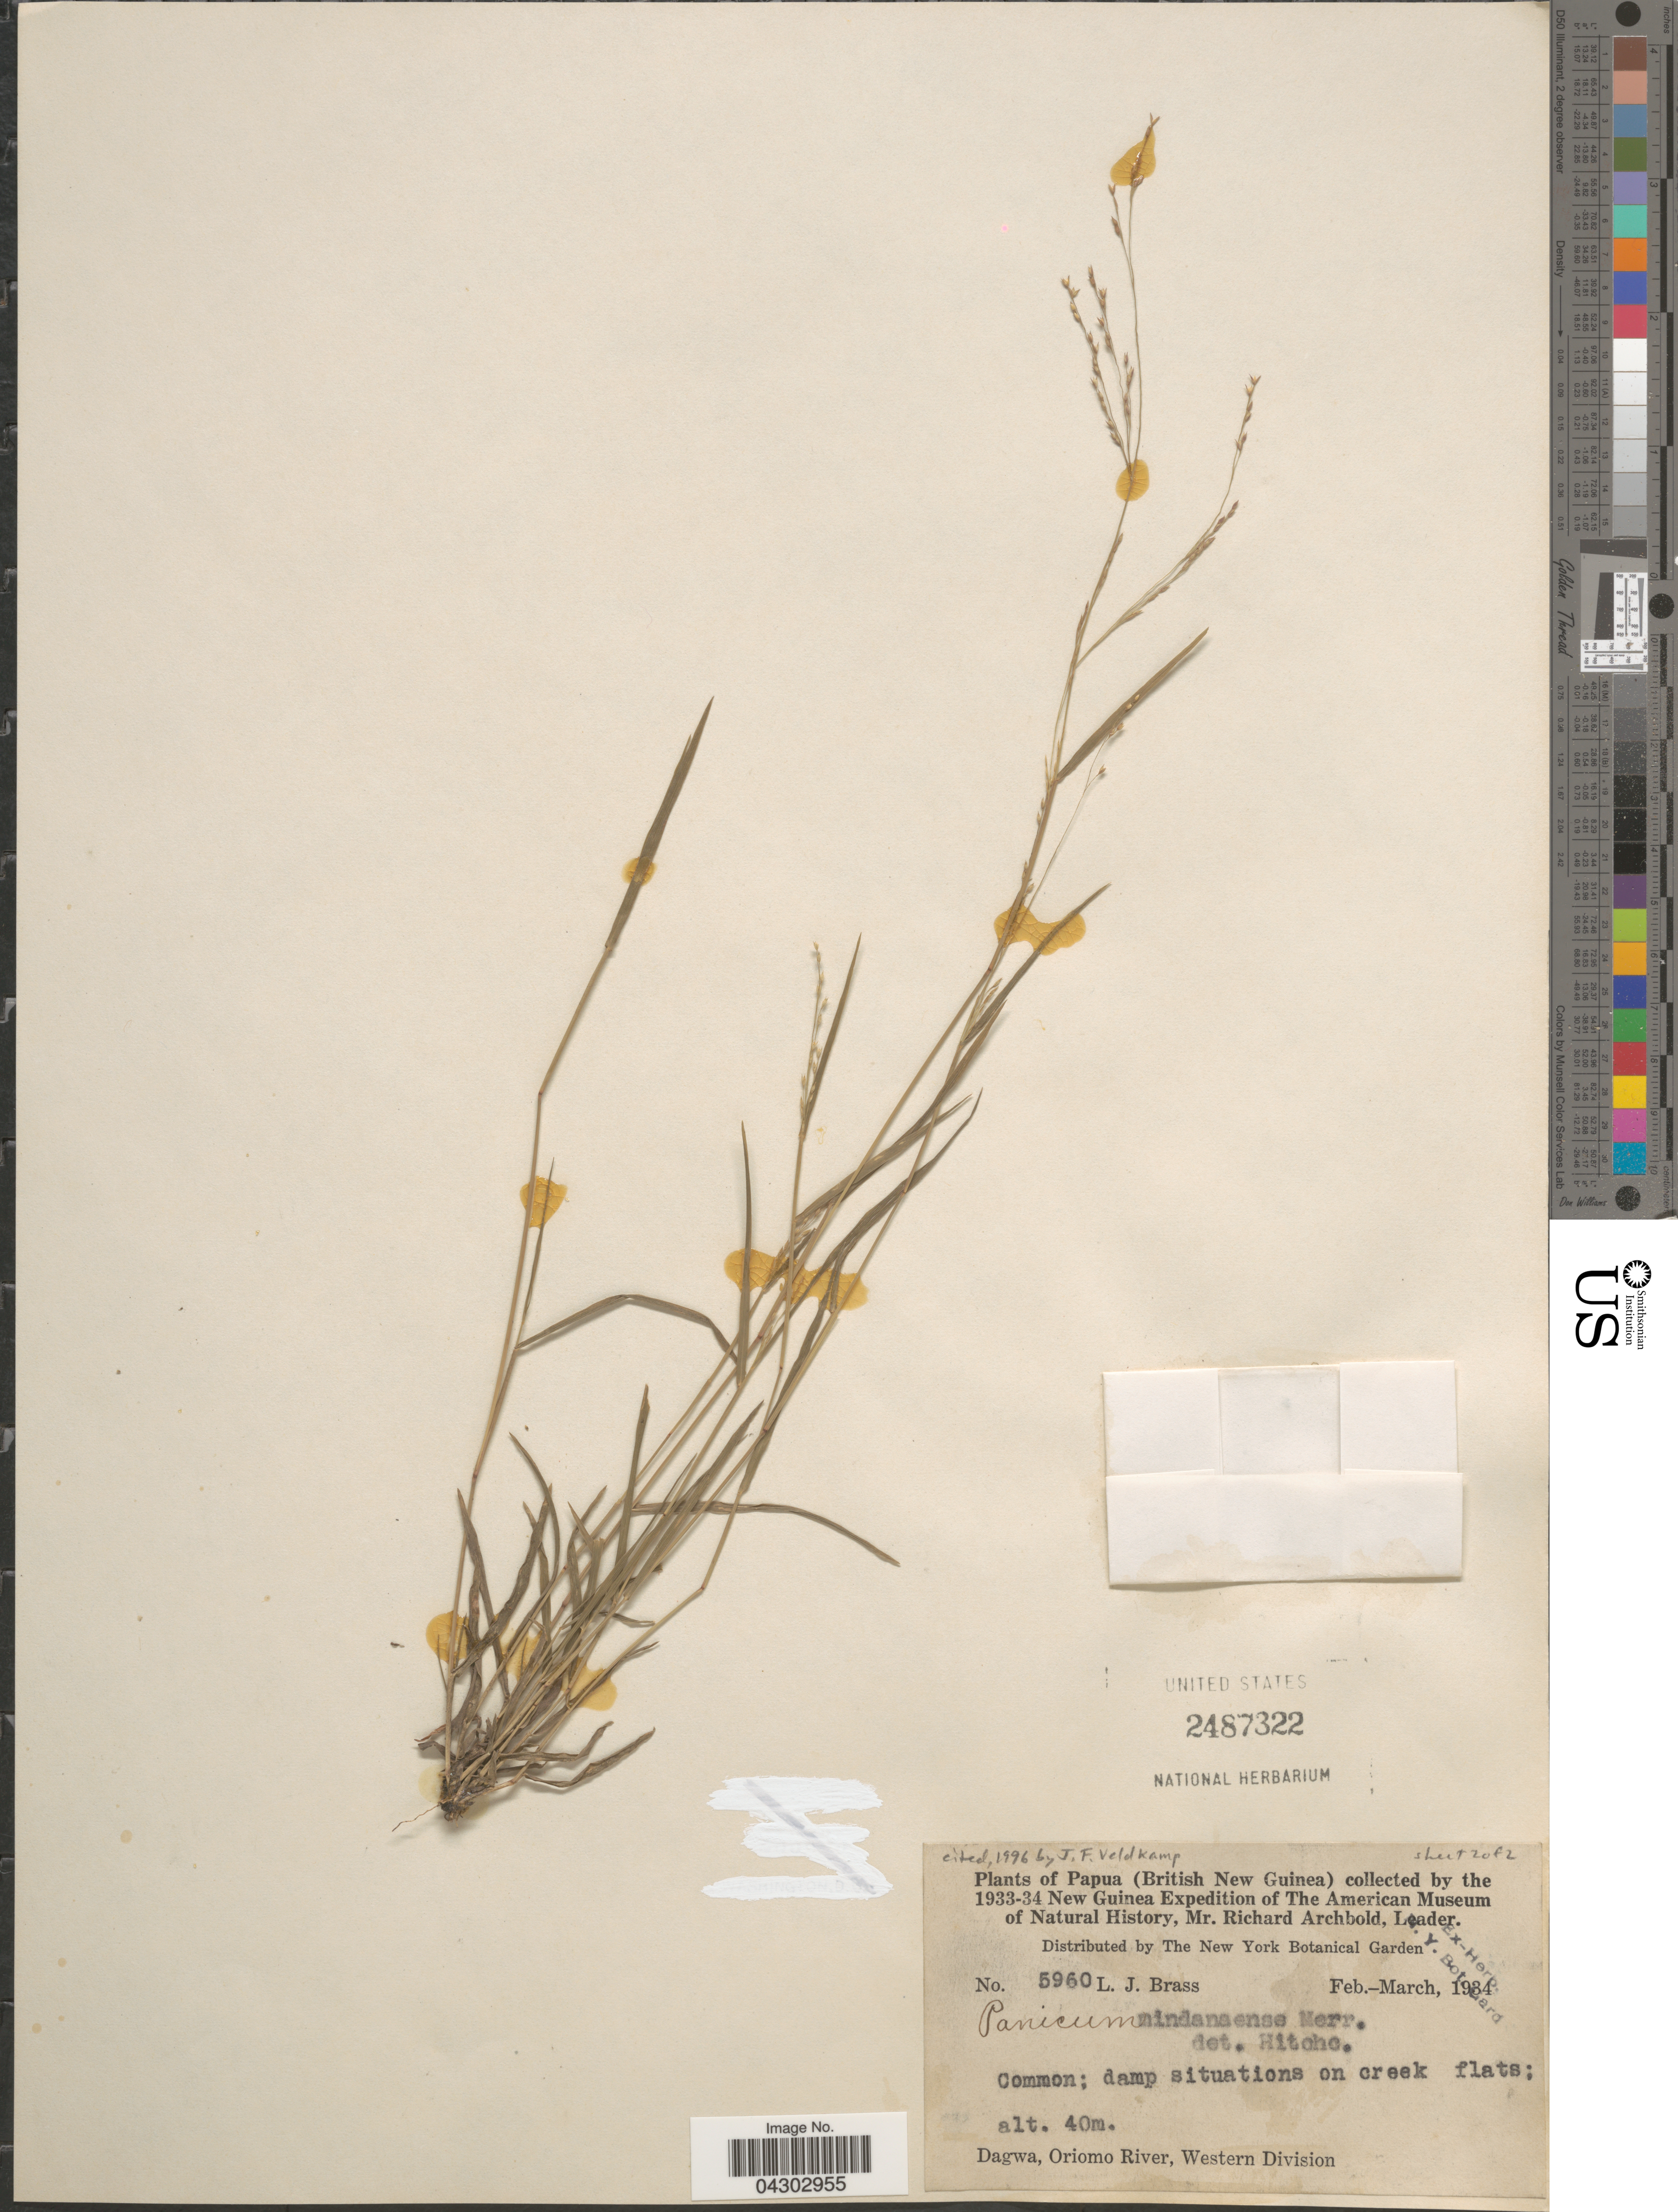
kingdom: Plantae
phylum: Tracheophyta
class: Liliopsida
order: Poales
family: Poaceae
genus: Panicum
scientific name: Panicum mindanaense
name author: Merr.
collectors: L. J. Brass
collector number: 5960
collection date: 1934-02/1934-03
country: Papua New Guinea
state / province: Manus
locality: Papua (British New Guinea). The 1933-34 New guinea Expedition of The American Museum of Natural History. Dagwa, Oriomo River, Western Division.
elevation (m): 40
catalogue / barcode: US 2487322